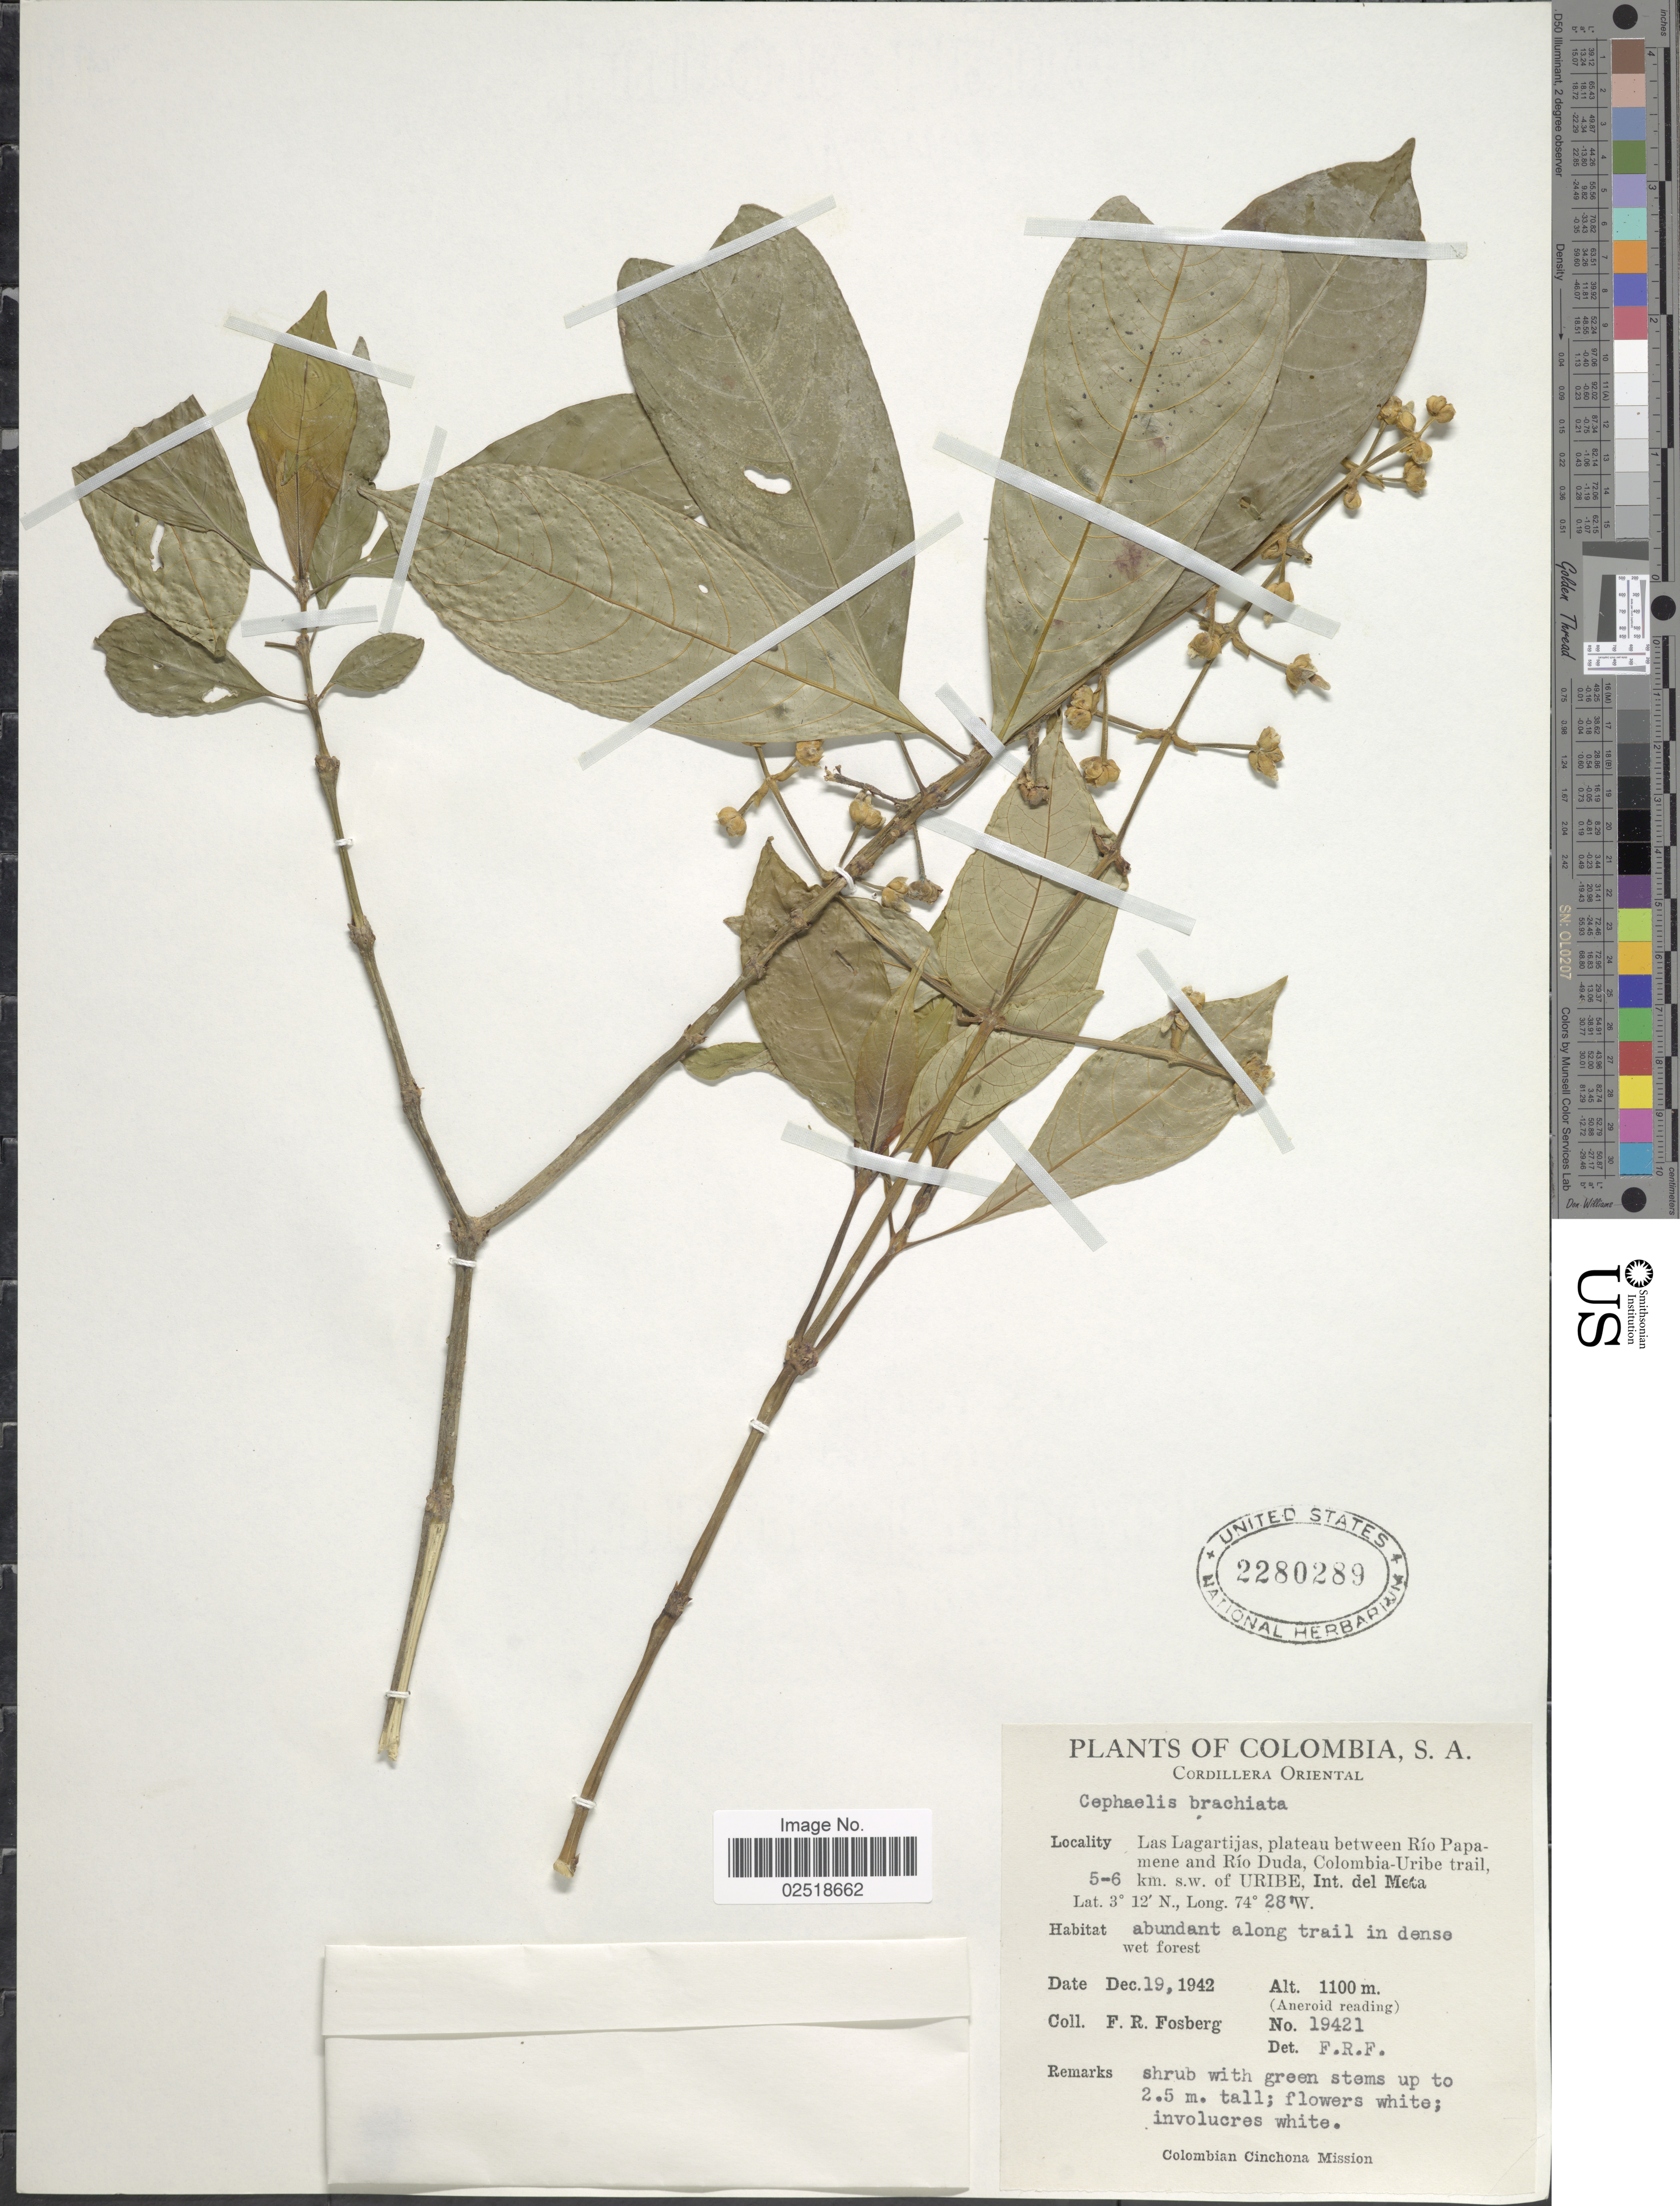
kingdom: Plantae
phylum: Tracheophyta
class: Magnoliopsida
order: Gentianales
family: Rubiaceae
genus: Psychotria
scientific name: Psychotria caerulea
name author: Ruiz & Pav.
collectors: F. R. Fosberg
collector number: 19421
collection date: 1942-12-19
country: Colombia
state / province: Meta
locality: Cordillera Oriental, Las Lagartijas, plateau between Río Papamene and Río Duda, Colombia-Uribe trail, 5-6 km s.w. of Uribe, Int del Meta, abundant along trail in dense wet forest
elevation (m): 1100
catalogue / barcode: US 2280289